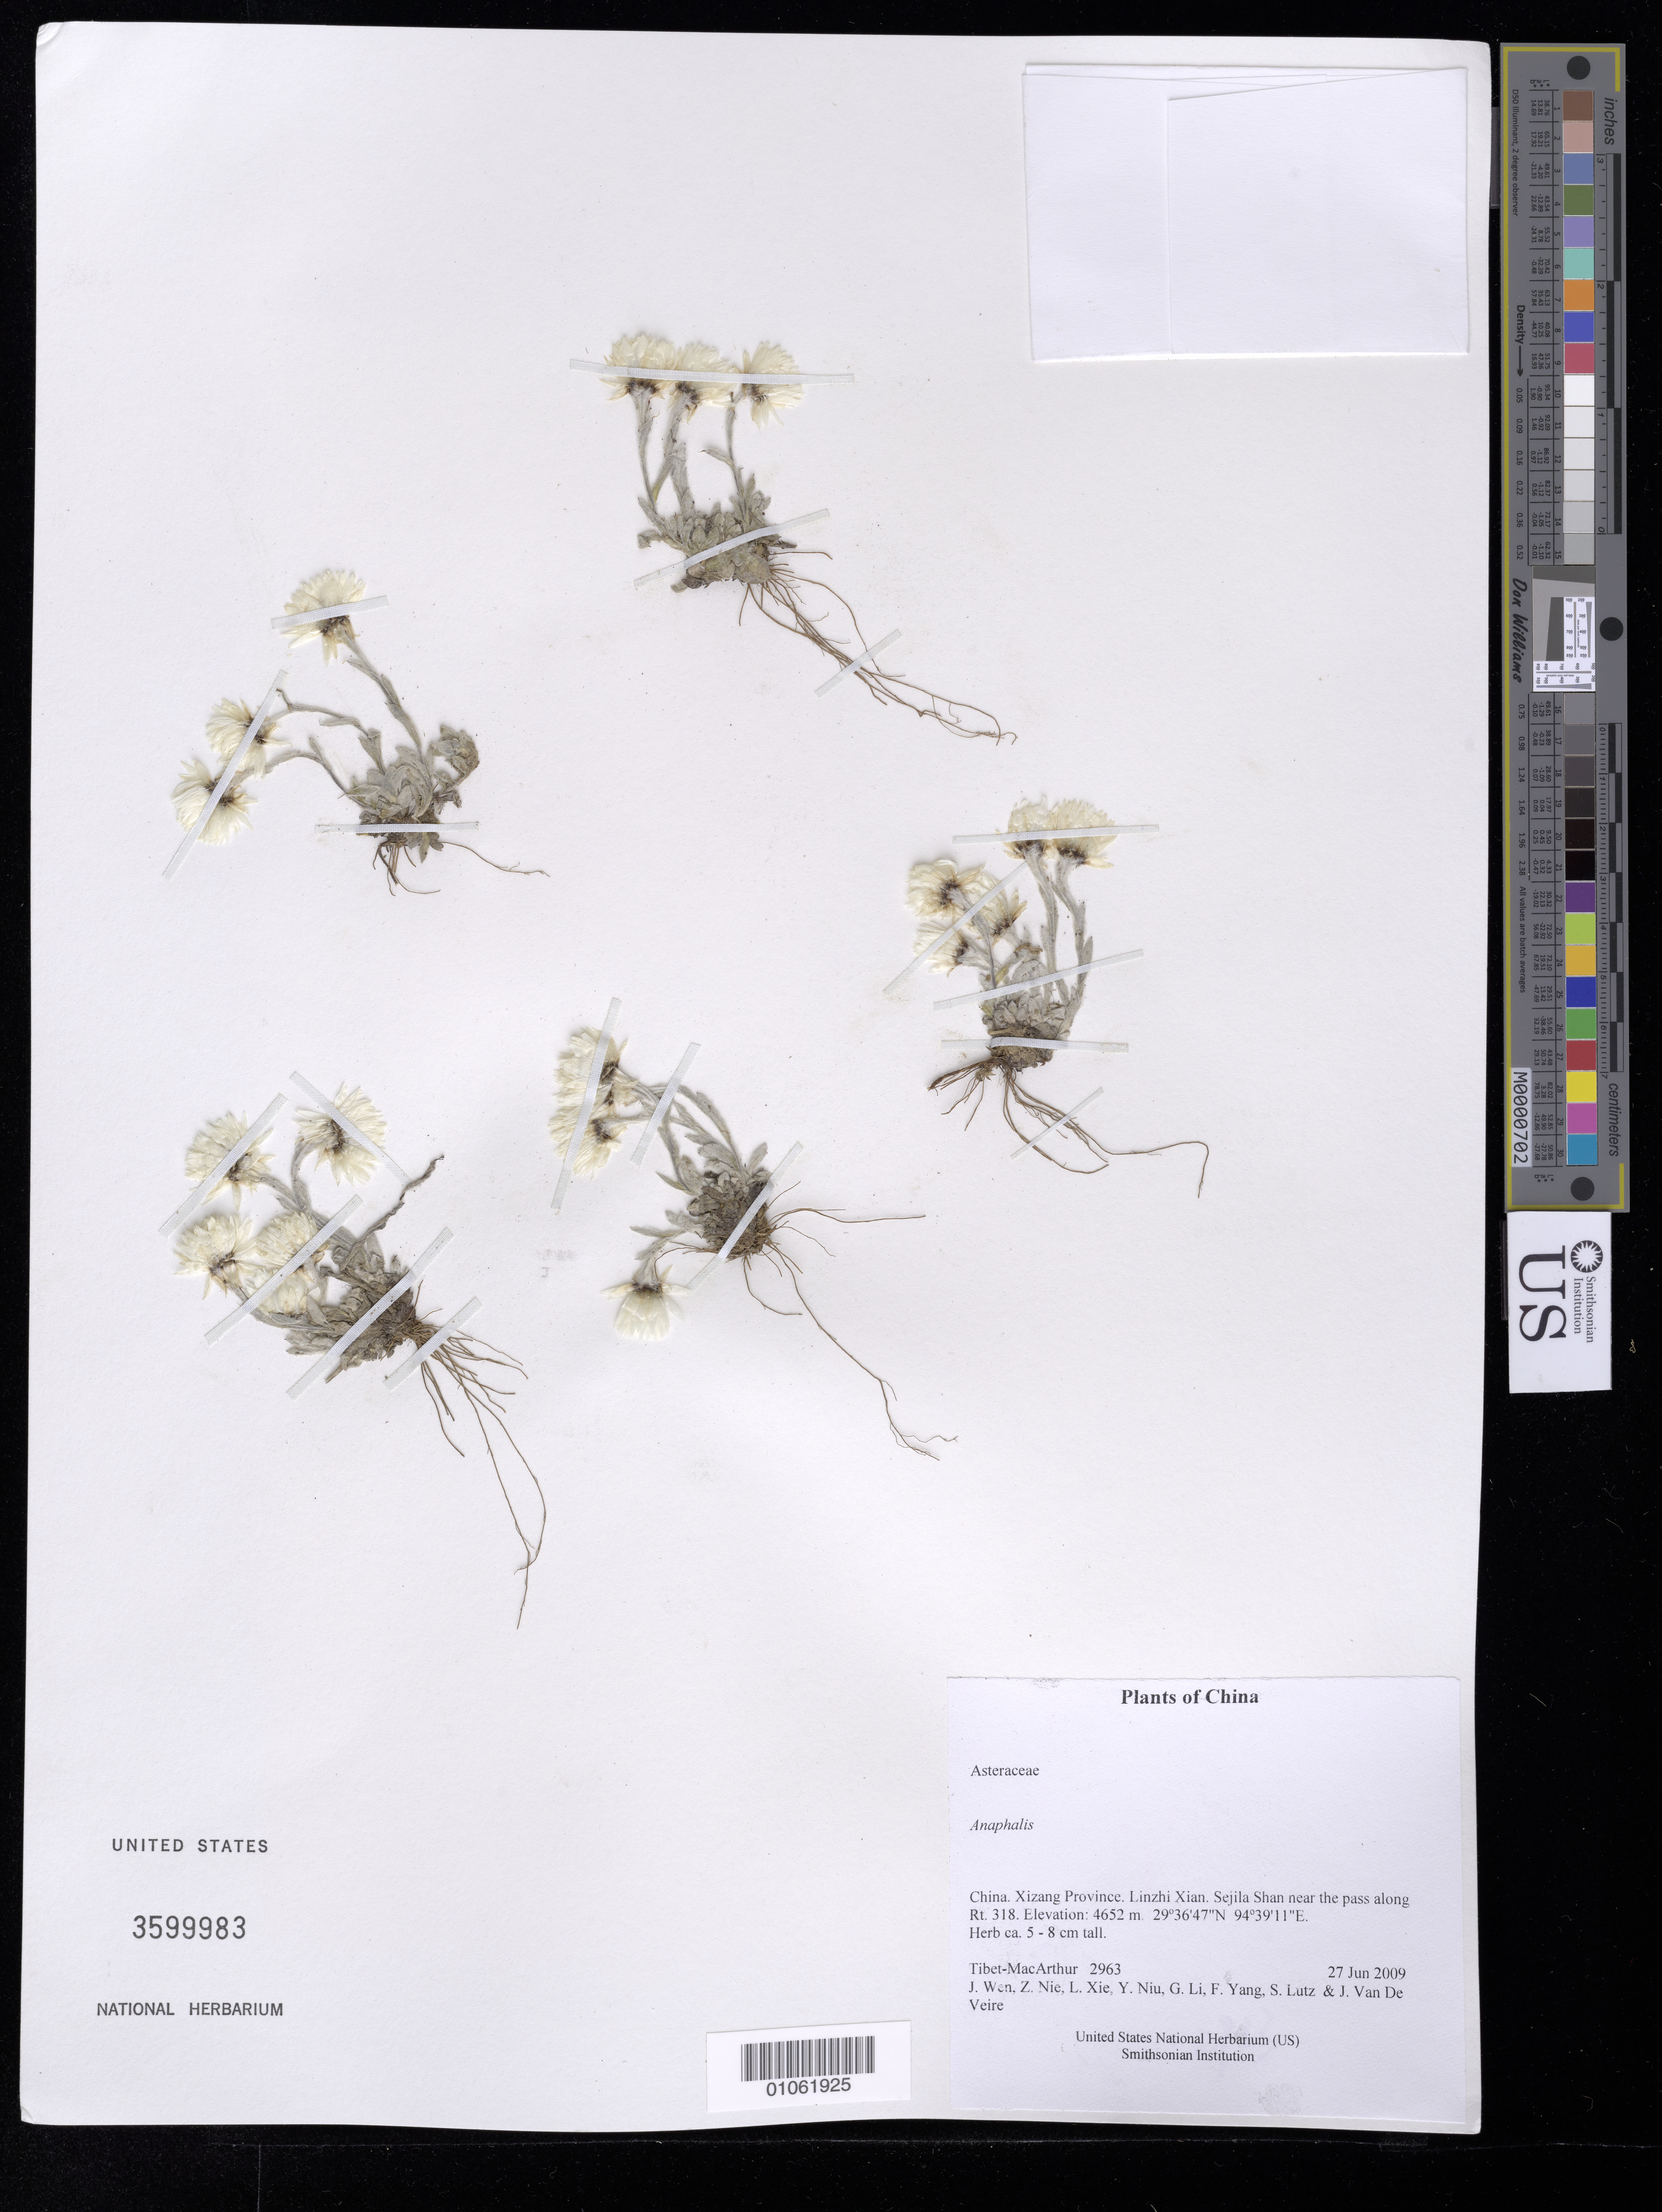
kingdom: Plantae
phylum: Tracheophyta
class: Magnoliopsida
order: Asterales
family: Asteraceae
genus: Anaphalis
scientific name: Anaphalis sp.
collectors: Tibet-MacArthur, J. Wen, Z. Nie, L. Xie, Y. Niu, G. Li, F. Yang, S. Lutz & J. Van De Veire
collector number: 2963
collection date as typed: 27 Jun 2009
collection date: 2009-06-27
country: China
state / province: Xizang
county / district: Linzhi Xian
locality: Sejila Shan near the pass along Rt. 318.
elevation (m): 4652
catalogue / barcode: US 3599983